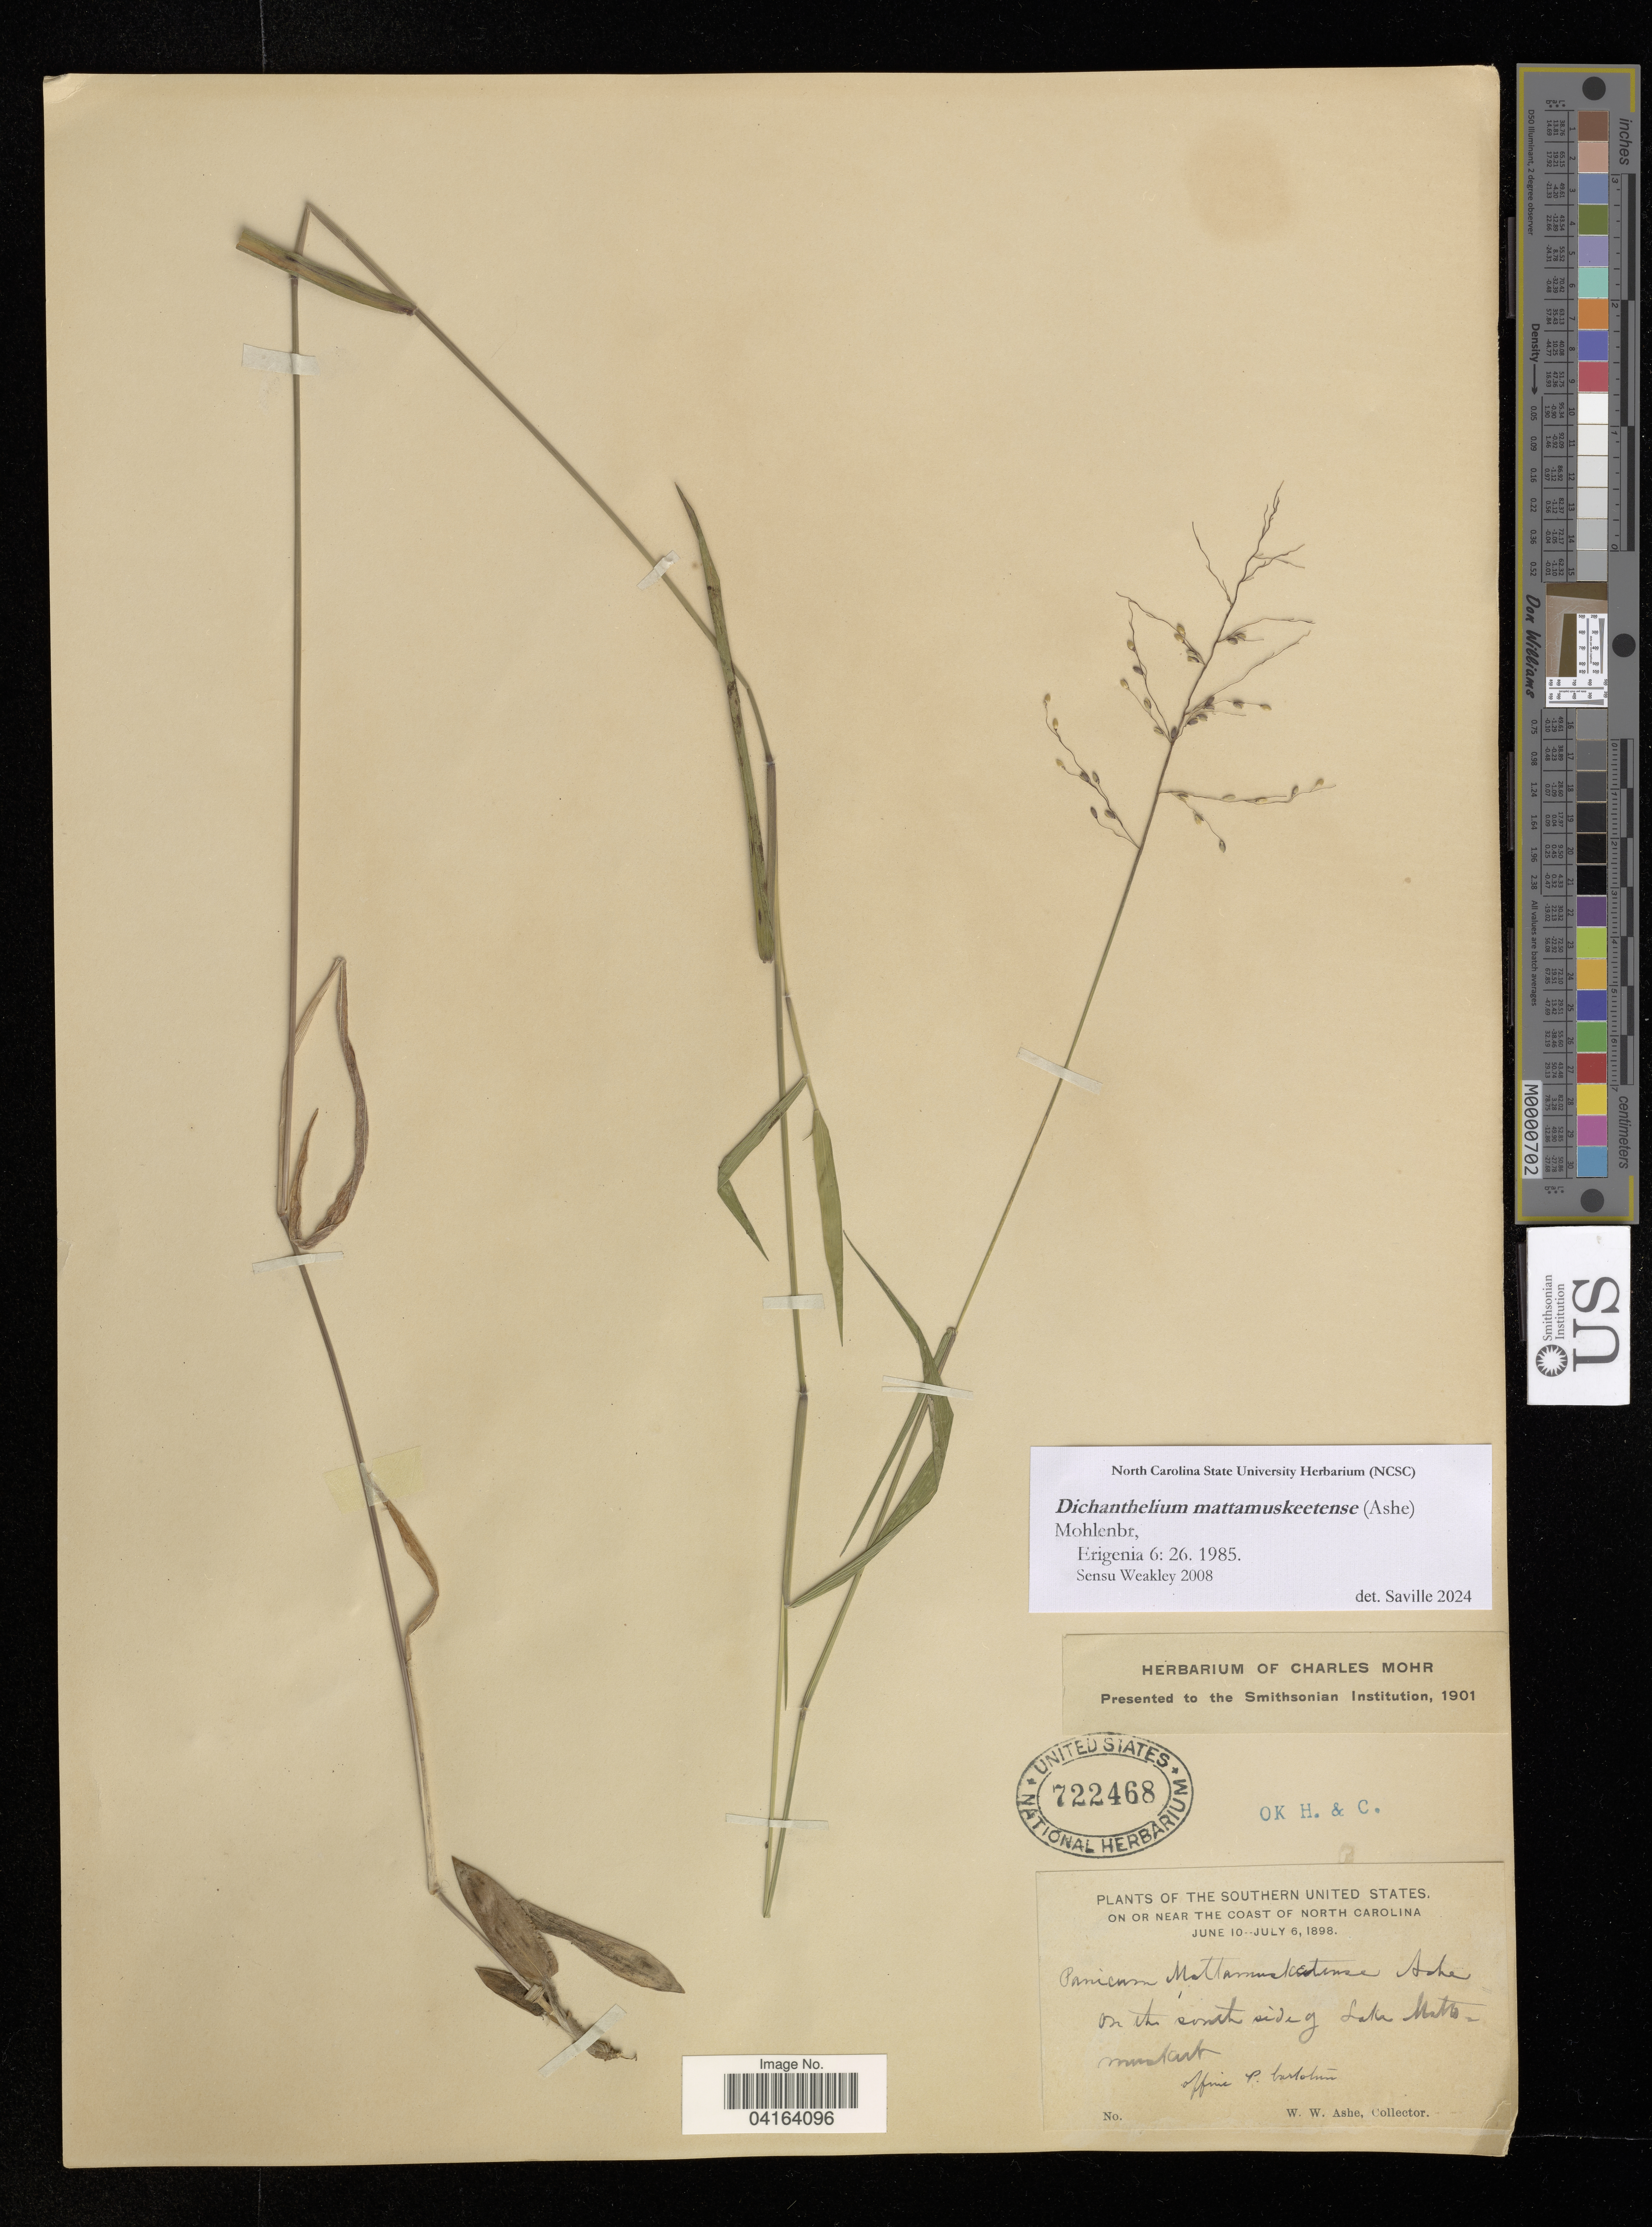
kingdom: Plantae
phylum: Tracheophyta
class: Liliopsida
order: Poales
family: Poaceae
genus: Dichanthelium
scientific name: Dichanthelium mattamuskeetense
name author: (Ashe) Mohlenbr.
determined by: Saville, A. C., (NCSC), North Carolina State University (UNITED STATES)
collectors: W. W. Ashe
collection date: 1898-06-10/1898-07-06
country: United States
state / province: North Carolina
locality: The Southern United States, on or near the Coast of North Carolina. On the south side of Lake Mattamuskeet.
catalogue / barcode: US 722468